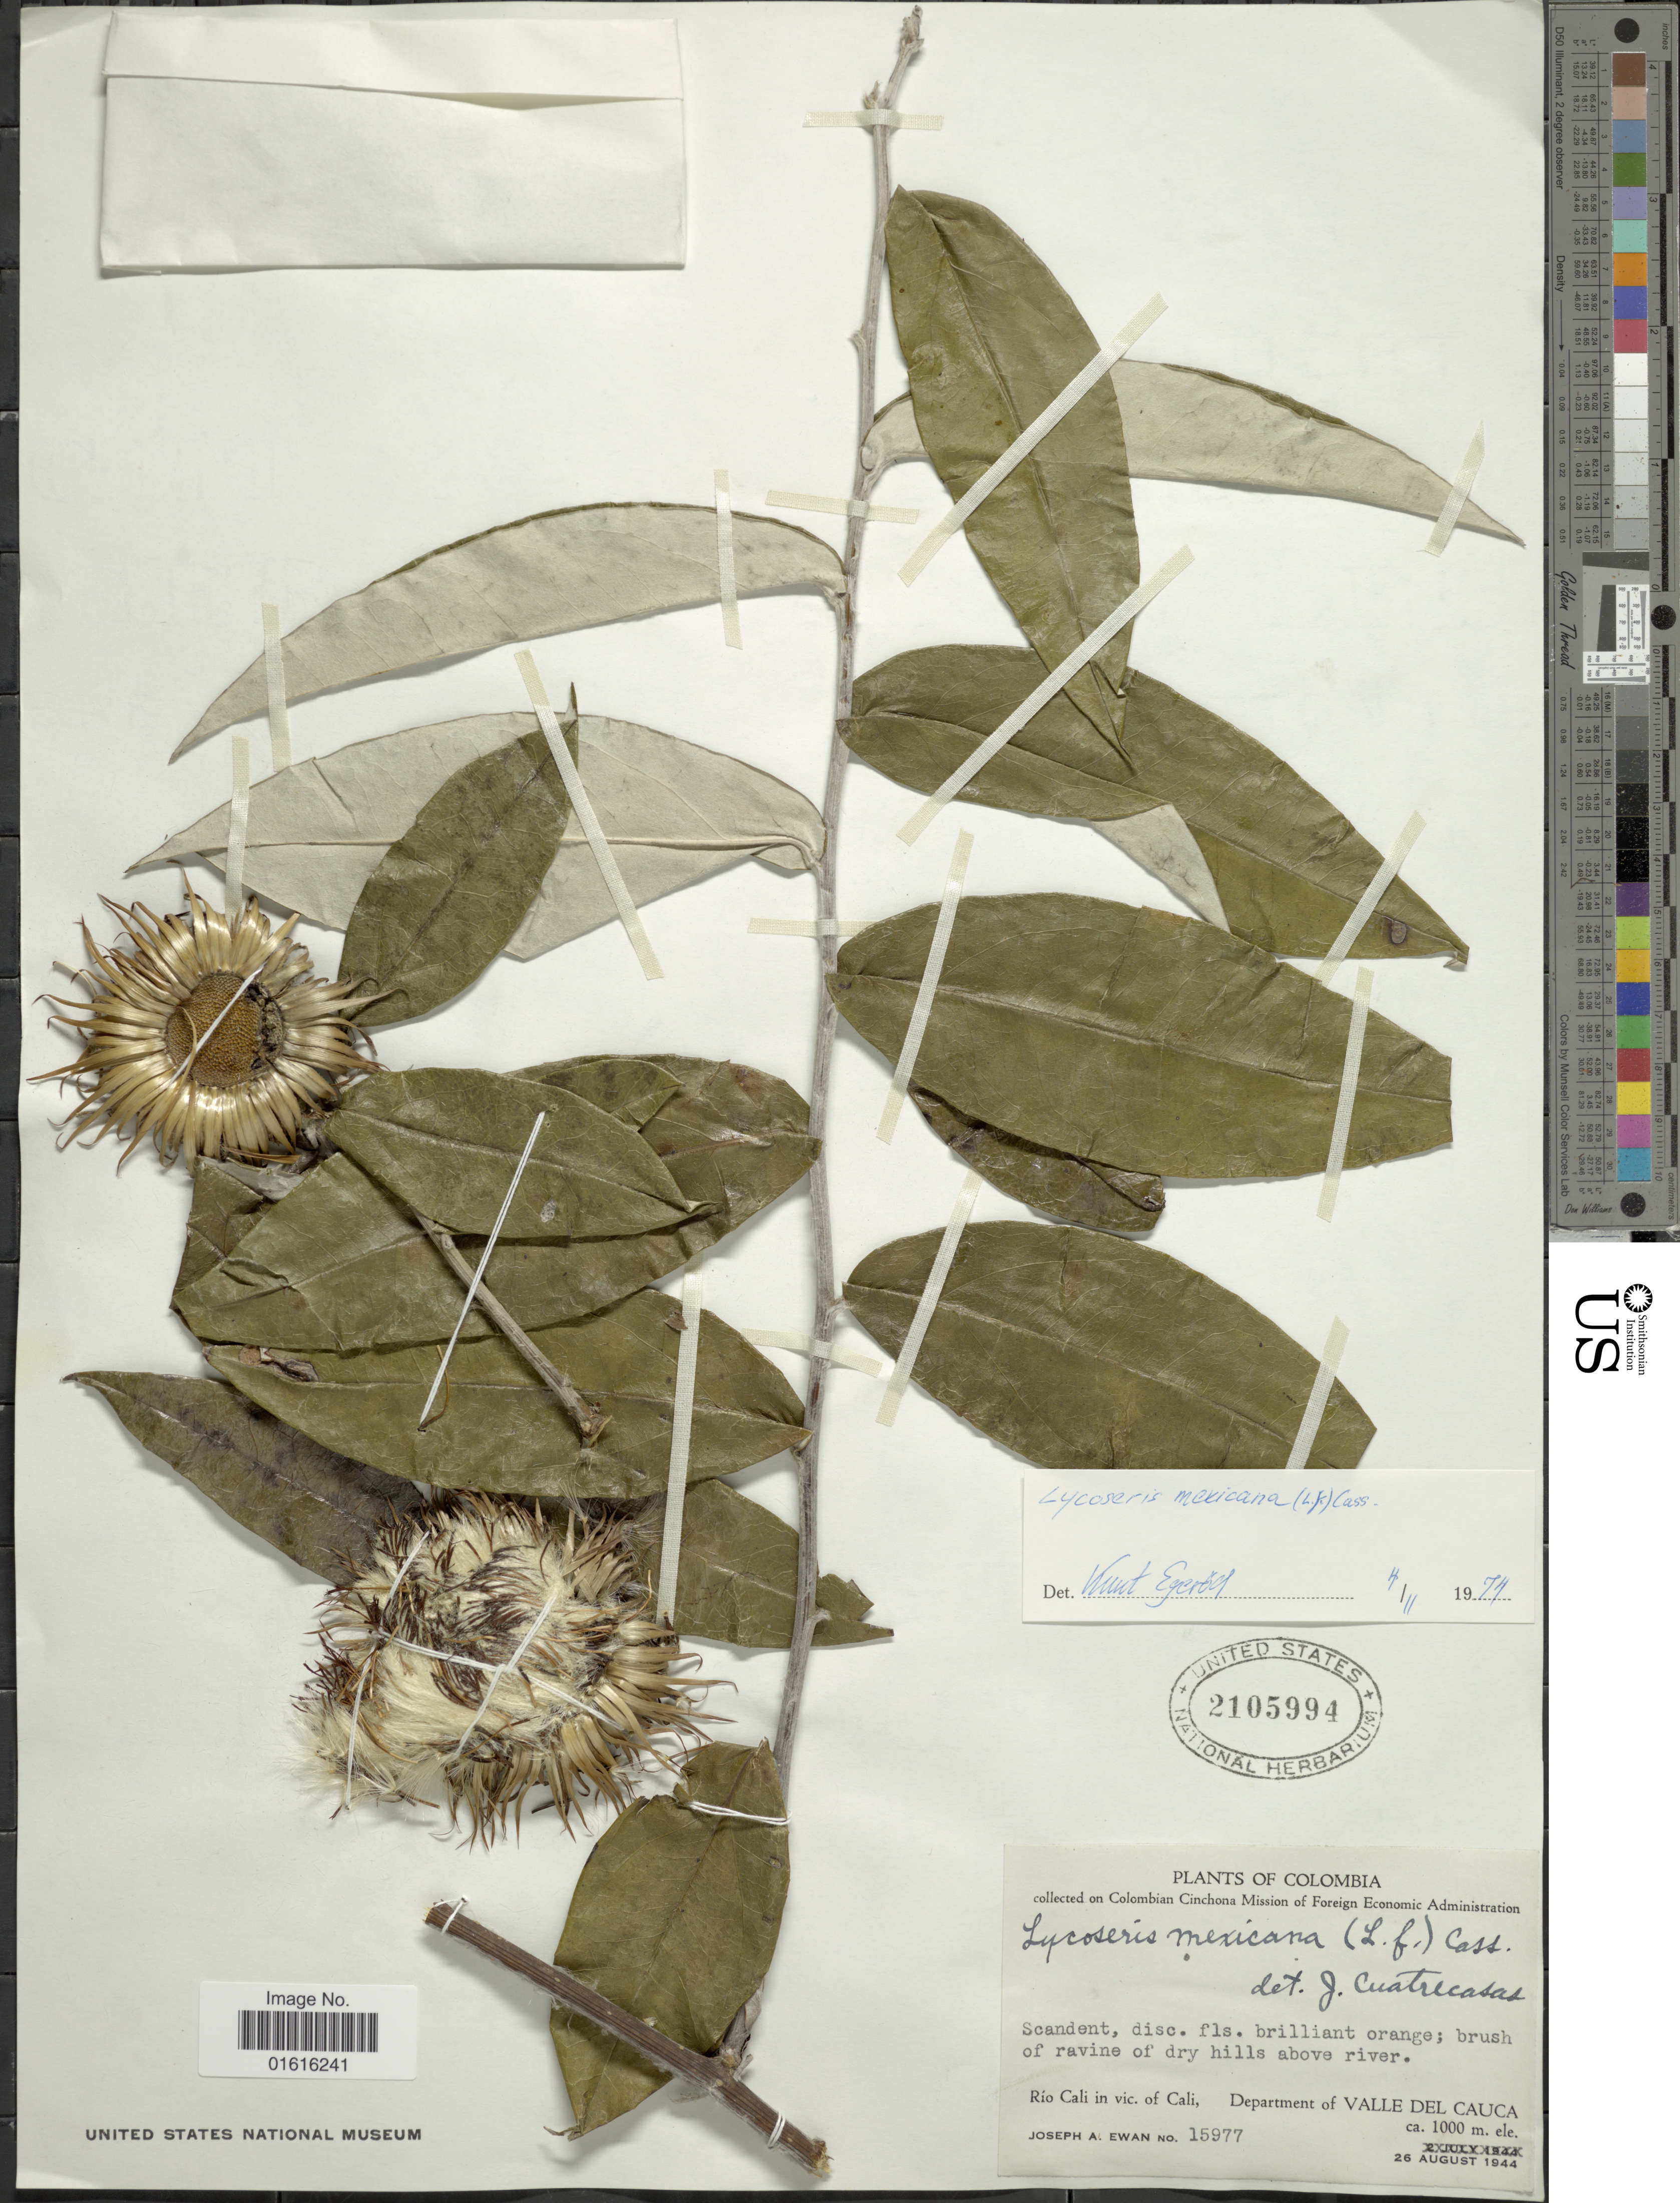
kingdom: Plantae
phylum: Tracheophyta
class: Magnoliopsida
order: Asterales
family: Asteraceae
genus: Lycoseris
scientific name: Lycoseris mexicana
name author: (L. f.) Cass.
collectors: J. A. Ewan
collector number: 15977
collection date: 1944-08-26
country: Colombia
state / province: Valle del Cauca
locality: Río Cali in vic. of Cali, Department of Valle del Cauca.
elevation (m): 1000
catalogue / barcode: US 2105994